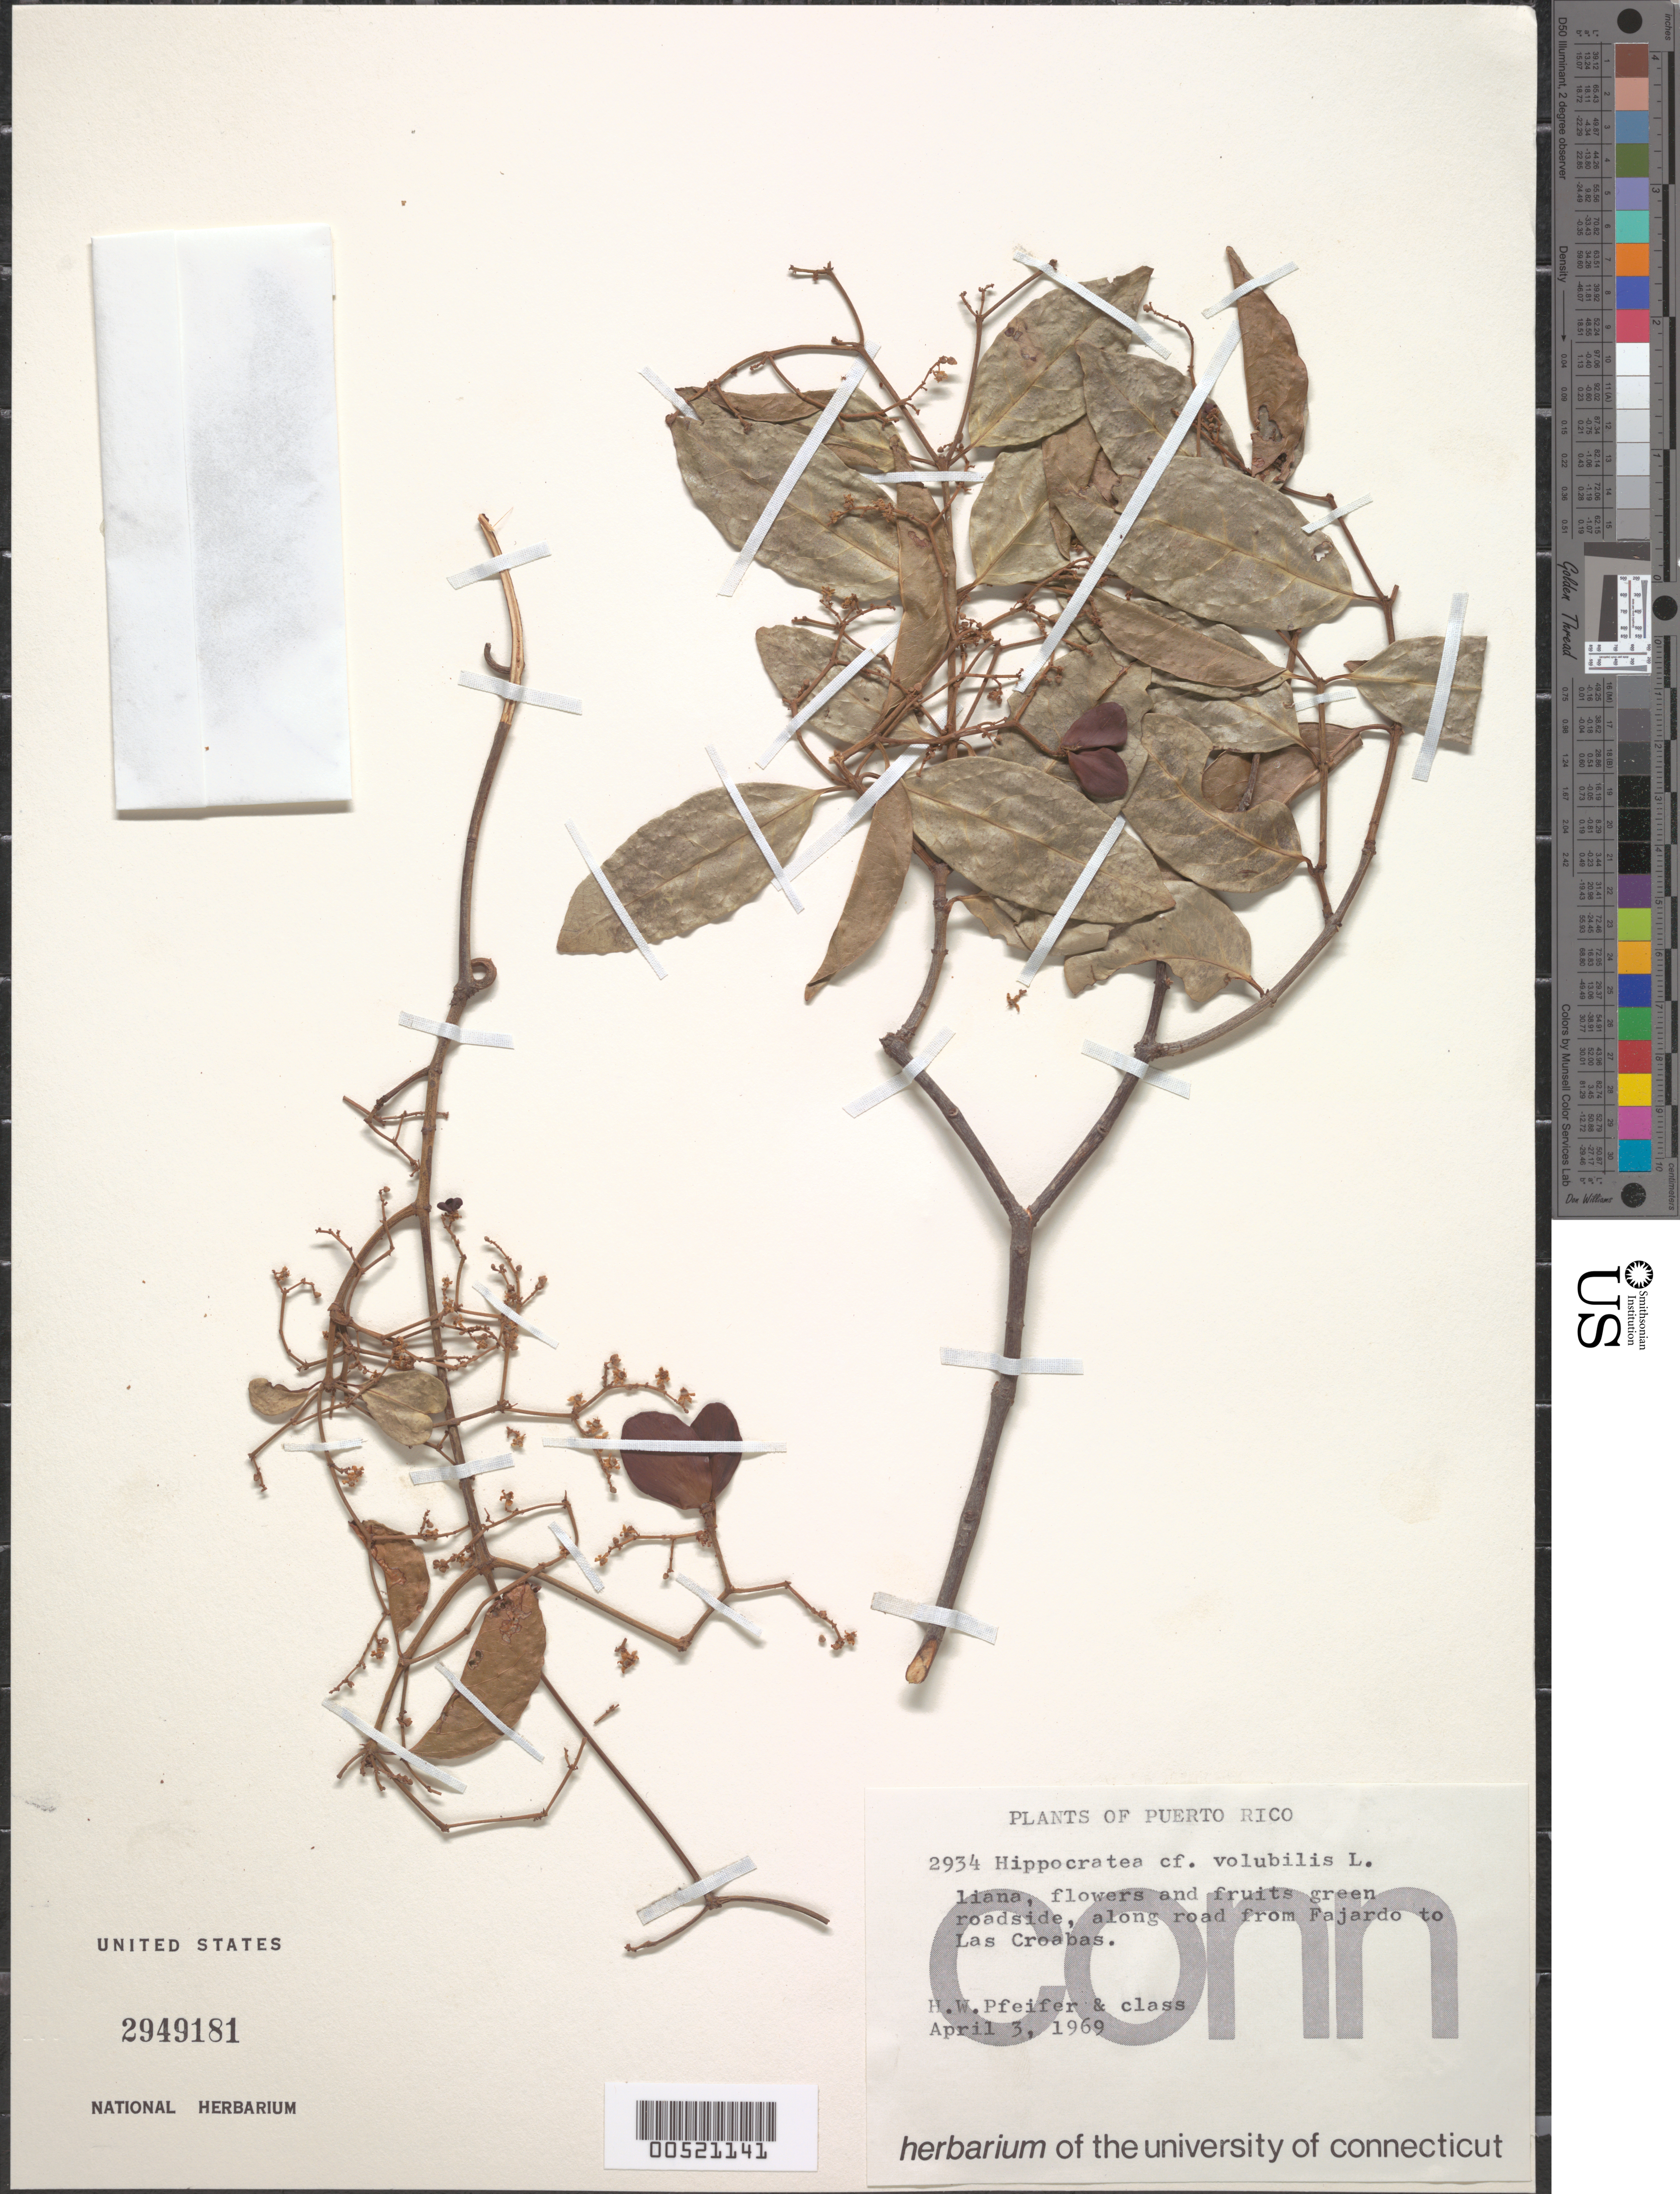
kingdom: Plantae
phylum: Tracheophyta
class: Magnoliopsida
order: Celastrales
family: Celastraceae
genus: Hippocratea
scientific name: Hippocratea volubilis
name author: L.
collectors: H. W. Pfeifer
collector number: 2934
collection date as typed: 03 Apr 1969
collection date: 1969-04-03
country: Puerto Rico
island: Greater Antilles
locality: Fajardo, along road to Las Croabas.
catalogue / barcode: US 2949181